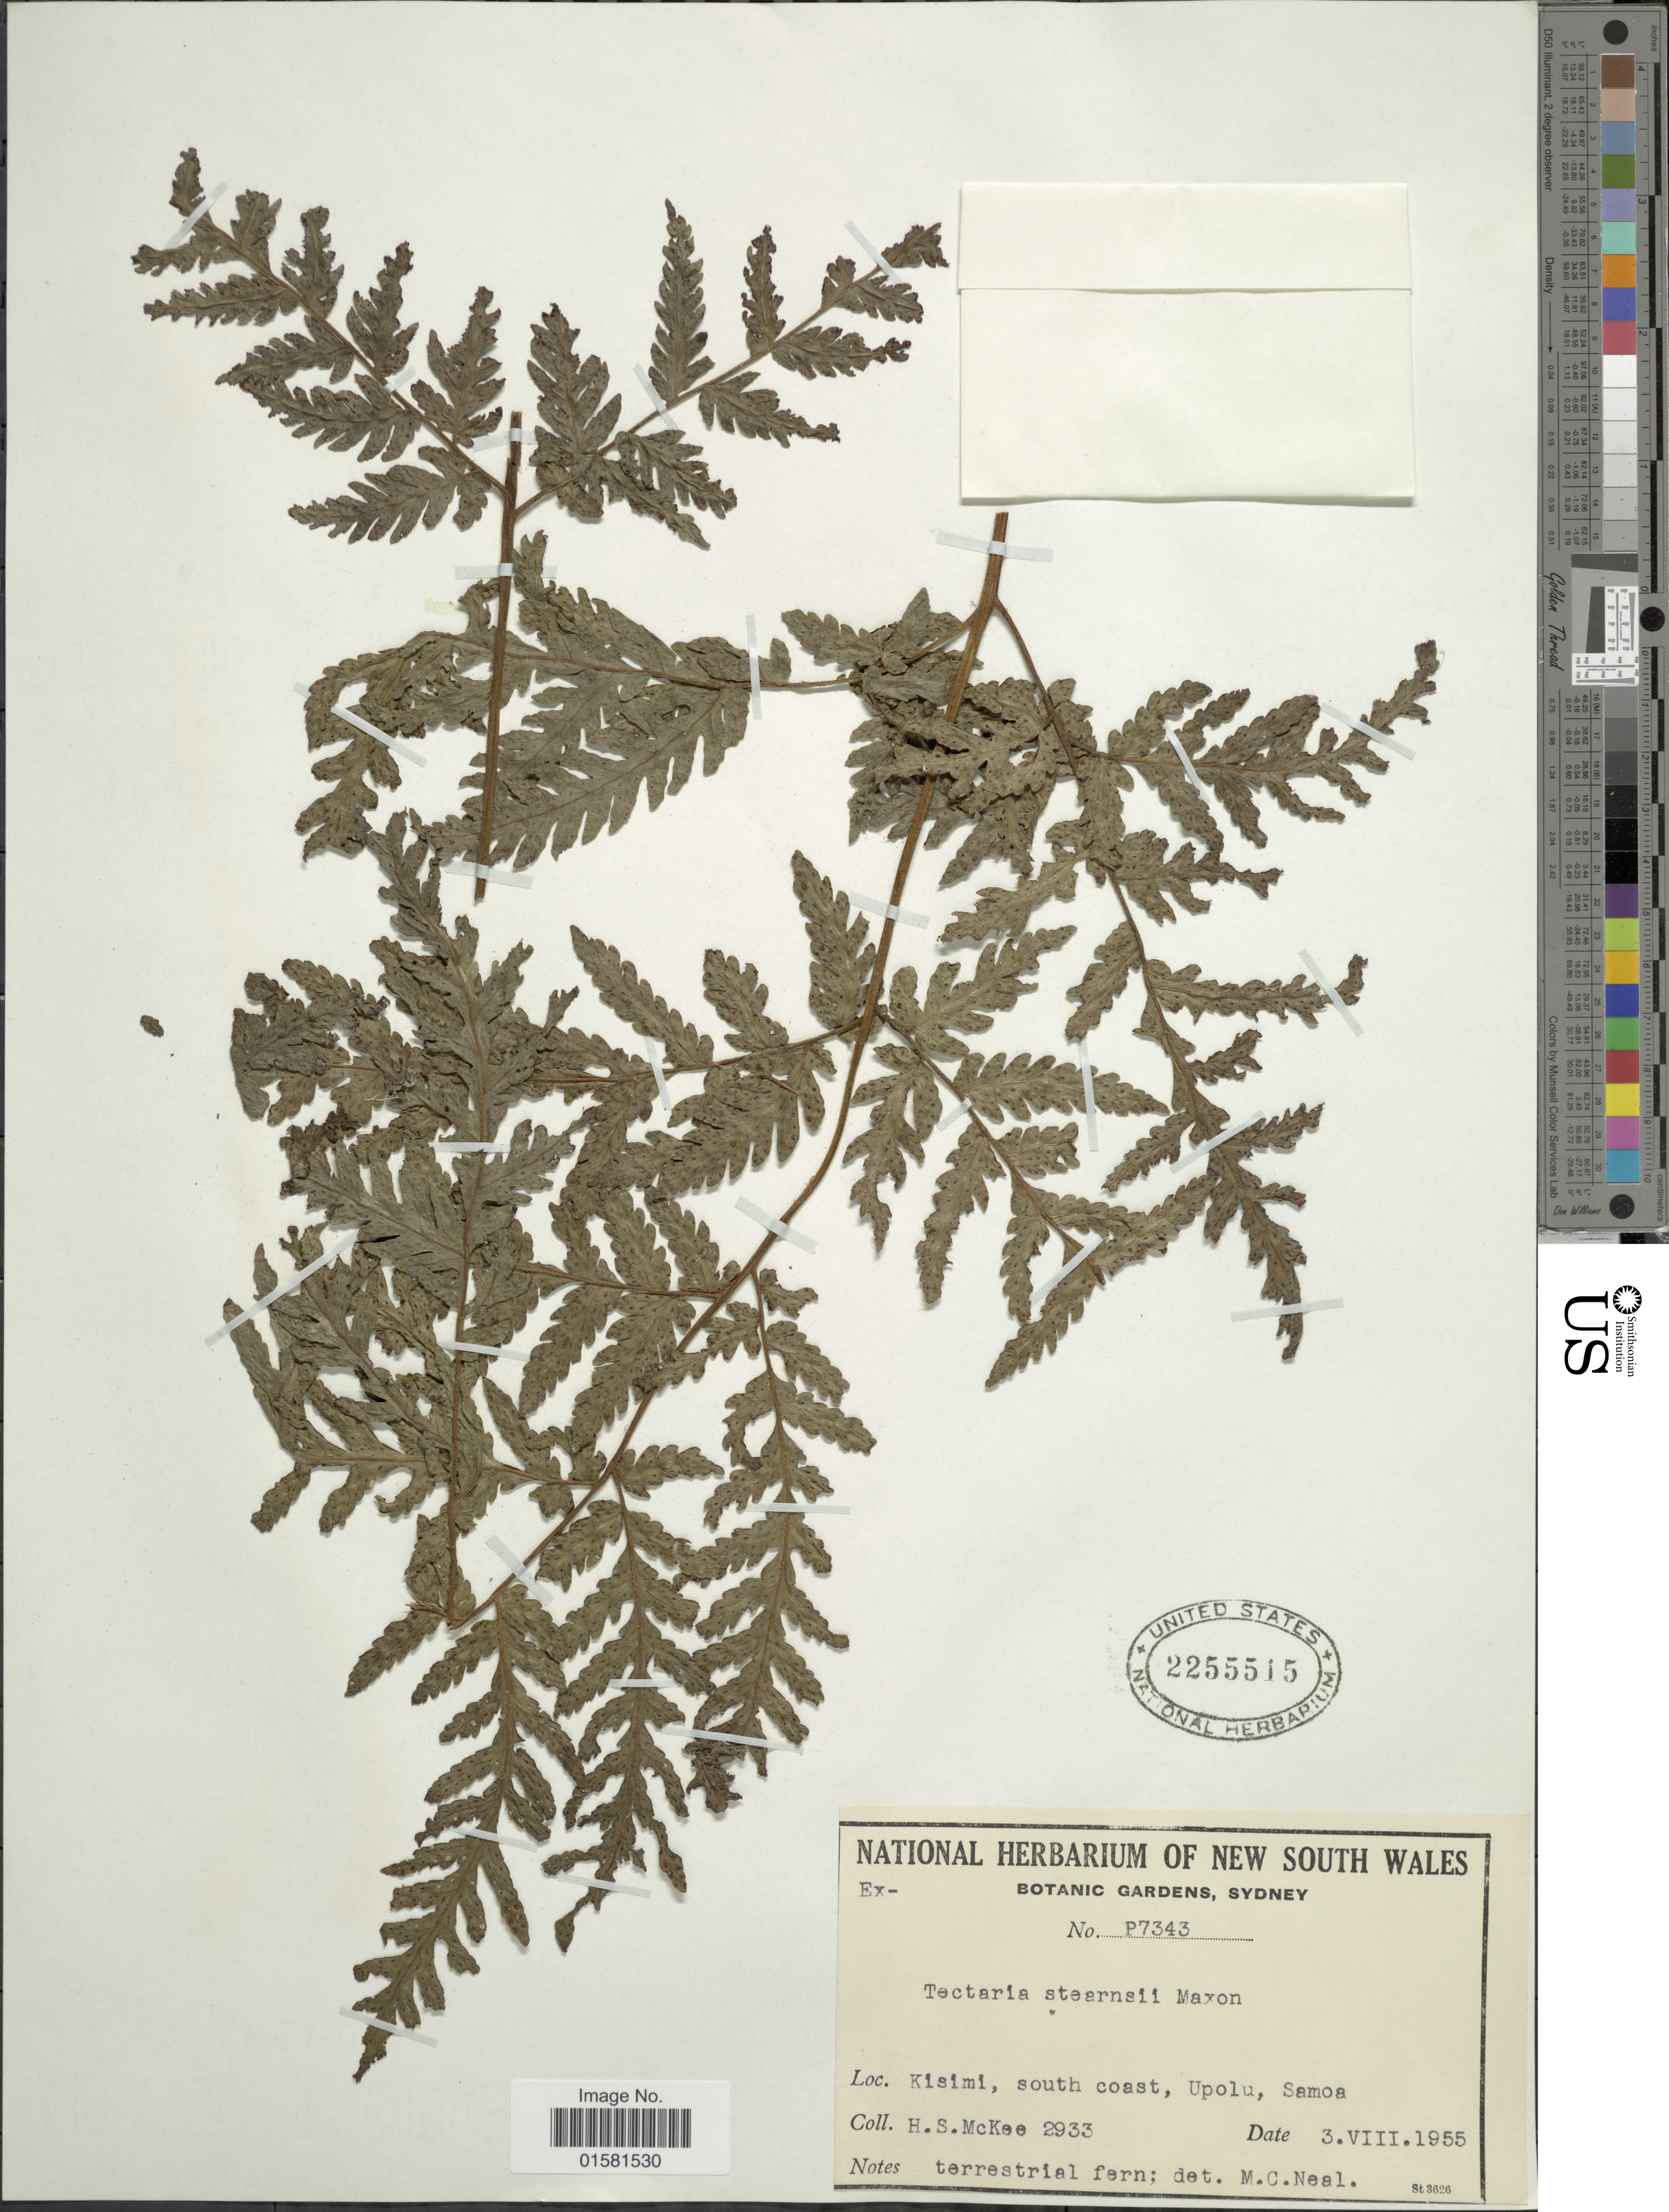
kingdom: Plantae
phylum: Tracheophyta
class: Polypodiopsida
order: Polypodiales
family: Tectariaceae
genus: Tectaria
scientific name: Tectaria stearnsii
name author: Maxon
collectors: H. S. McKee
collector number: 2933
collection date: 1955-08-03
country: Samoa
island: Upolu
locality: Kisimi, south coast, Upolu, Samoa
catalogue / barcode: US 2255515